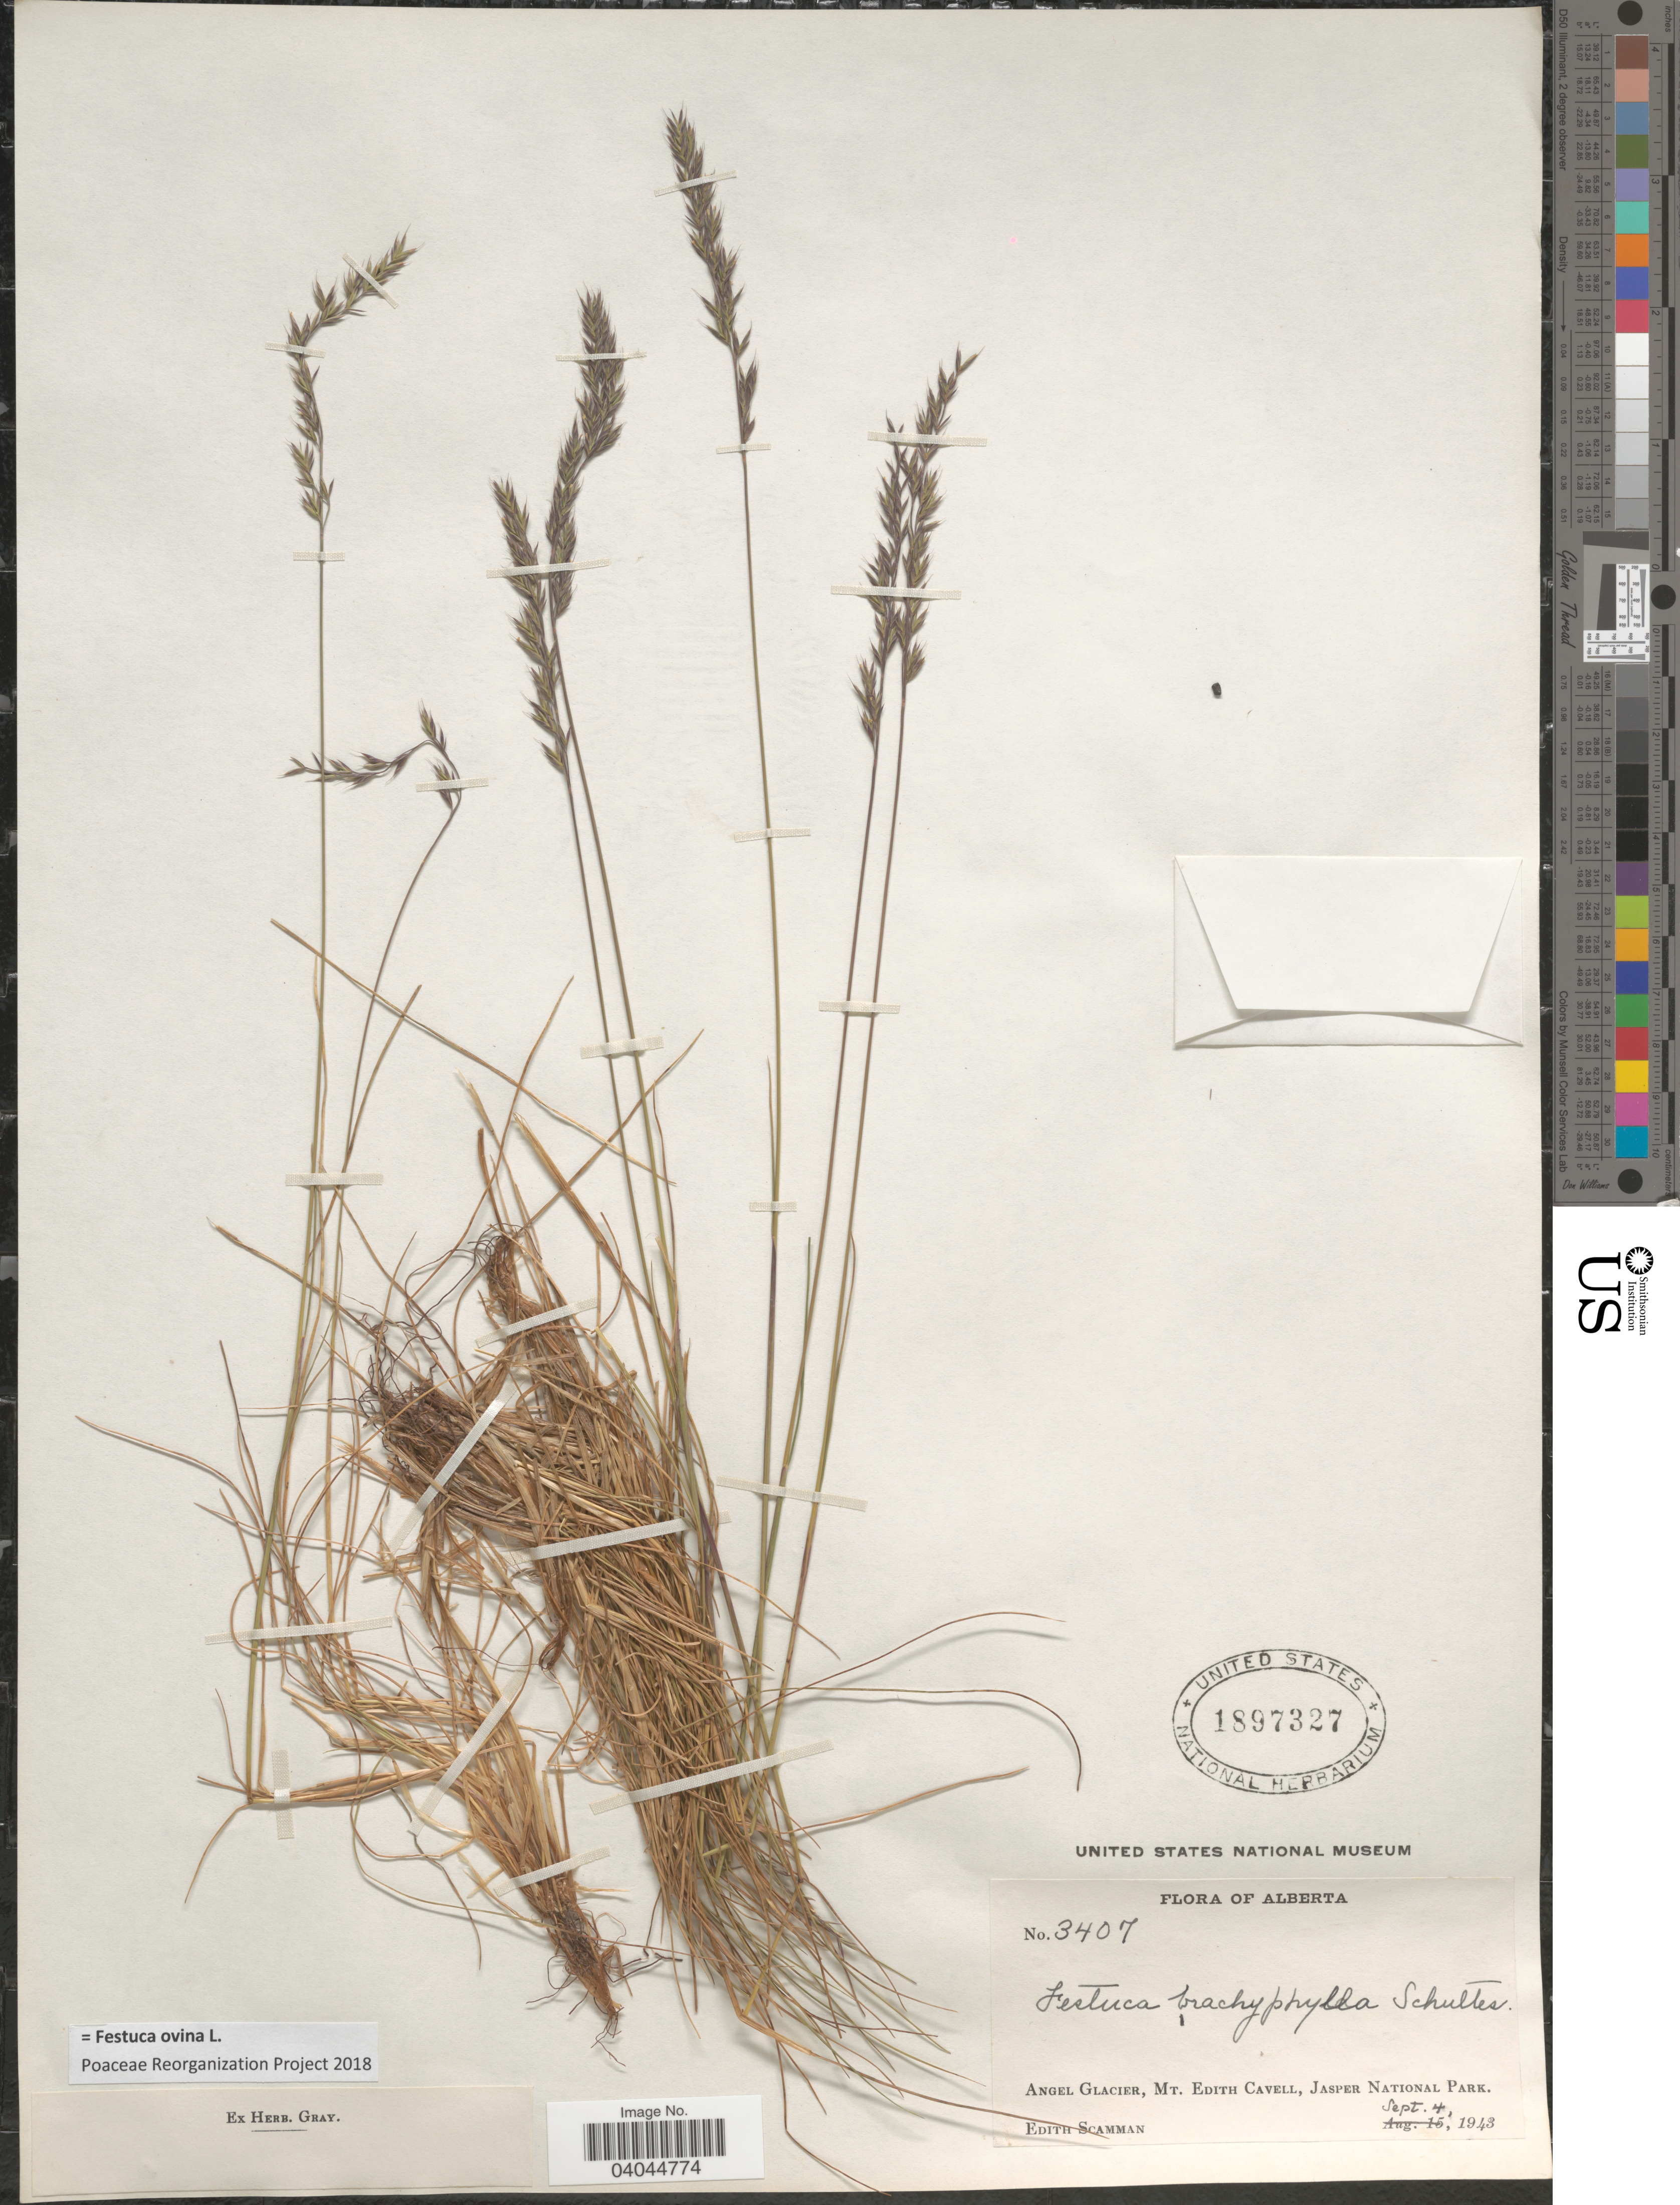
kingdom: Plantae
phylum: Tracheophyta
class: Liliopsida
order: Poales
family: Poaceae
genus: Festuca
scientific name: Festuca ovina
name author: L.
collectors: E. Scamman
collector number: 3407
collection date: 1943-09-04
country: Canada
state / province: Alberta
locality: Angel Glacier, Mt. Edith Cavell, Jasper National Park.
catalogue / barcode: US 1897327